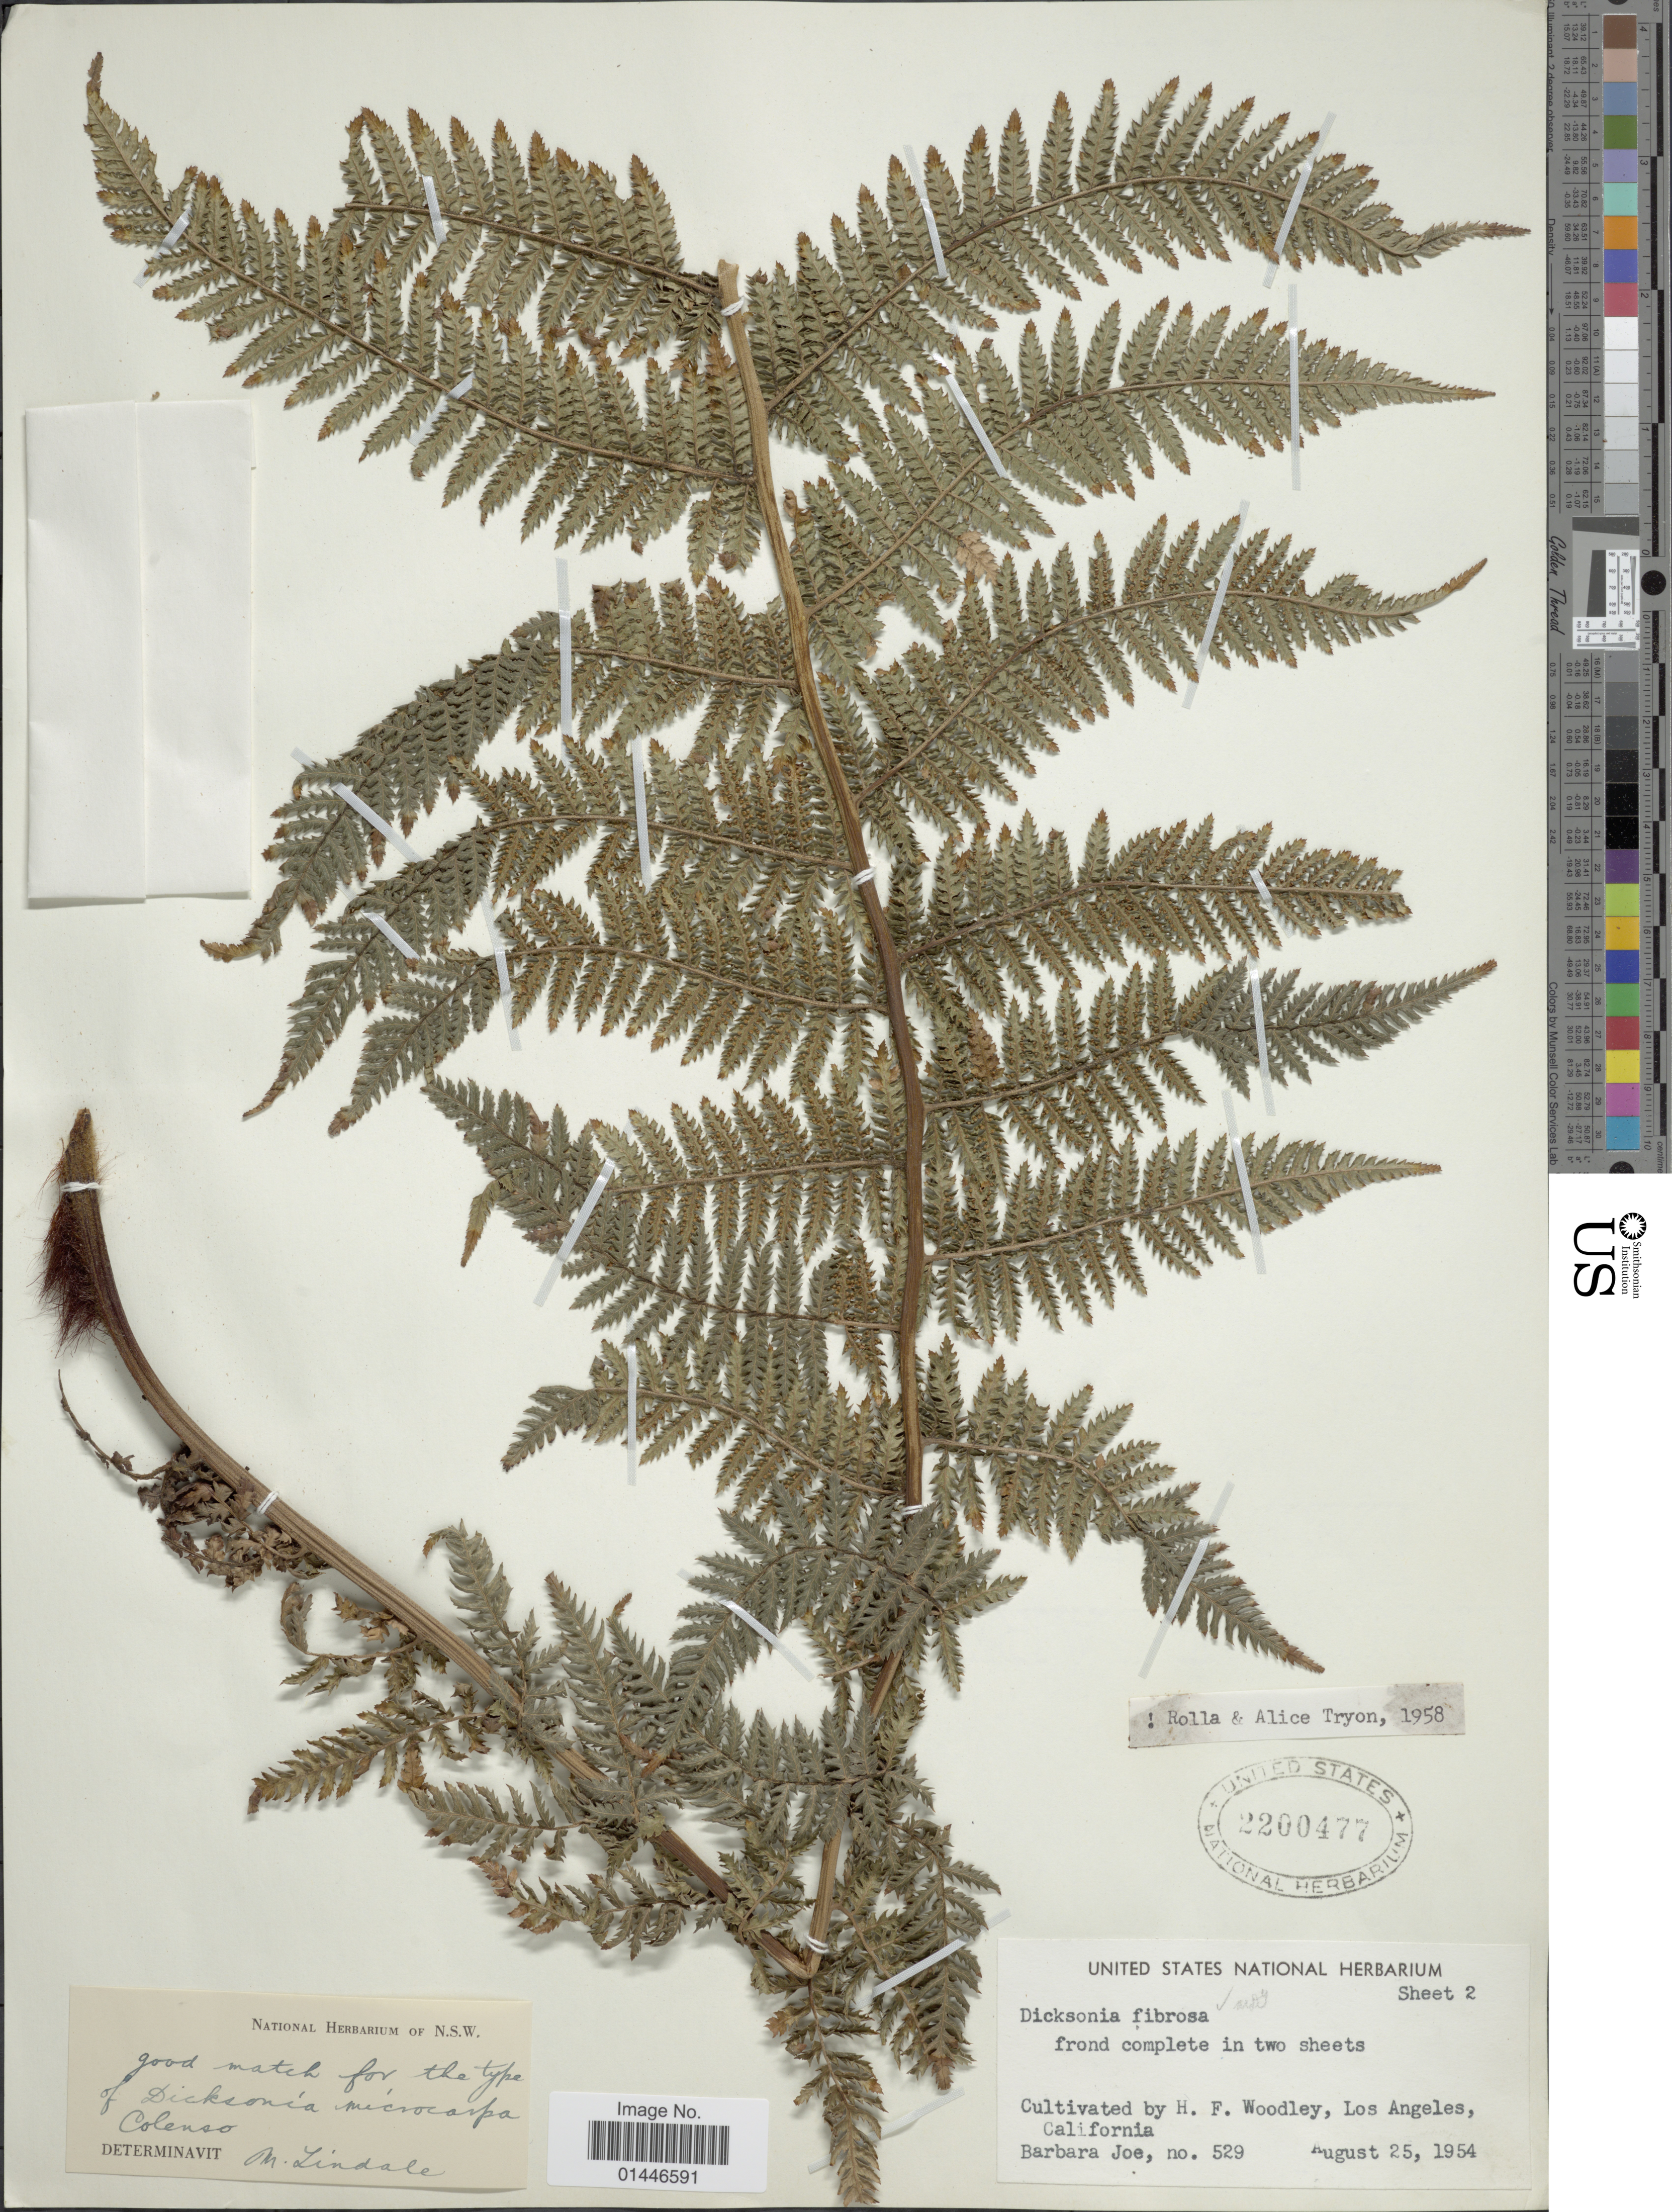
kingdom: Plantae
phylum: Tracheophyta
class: Polypodiopsida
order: Cyatheales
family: Dicksoniaceae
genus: Dicksonia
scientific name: Dicksonia fibrosa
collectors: B. Joe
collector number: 529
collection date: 1954-08-25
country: United States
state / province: California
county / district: Los Angeles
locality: H.F. Woodley, Los Angeles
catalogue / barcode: US 2200477